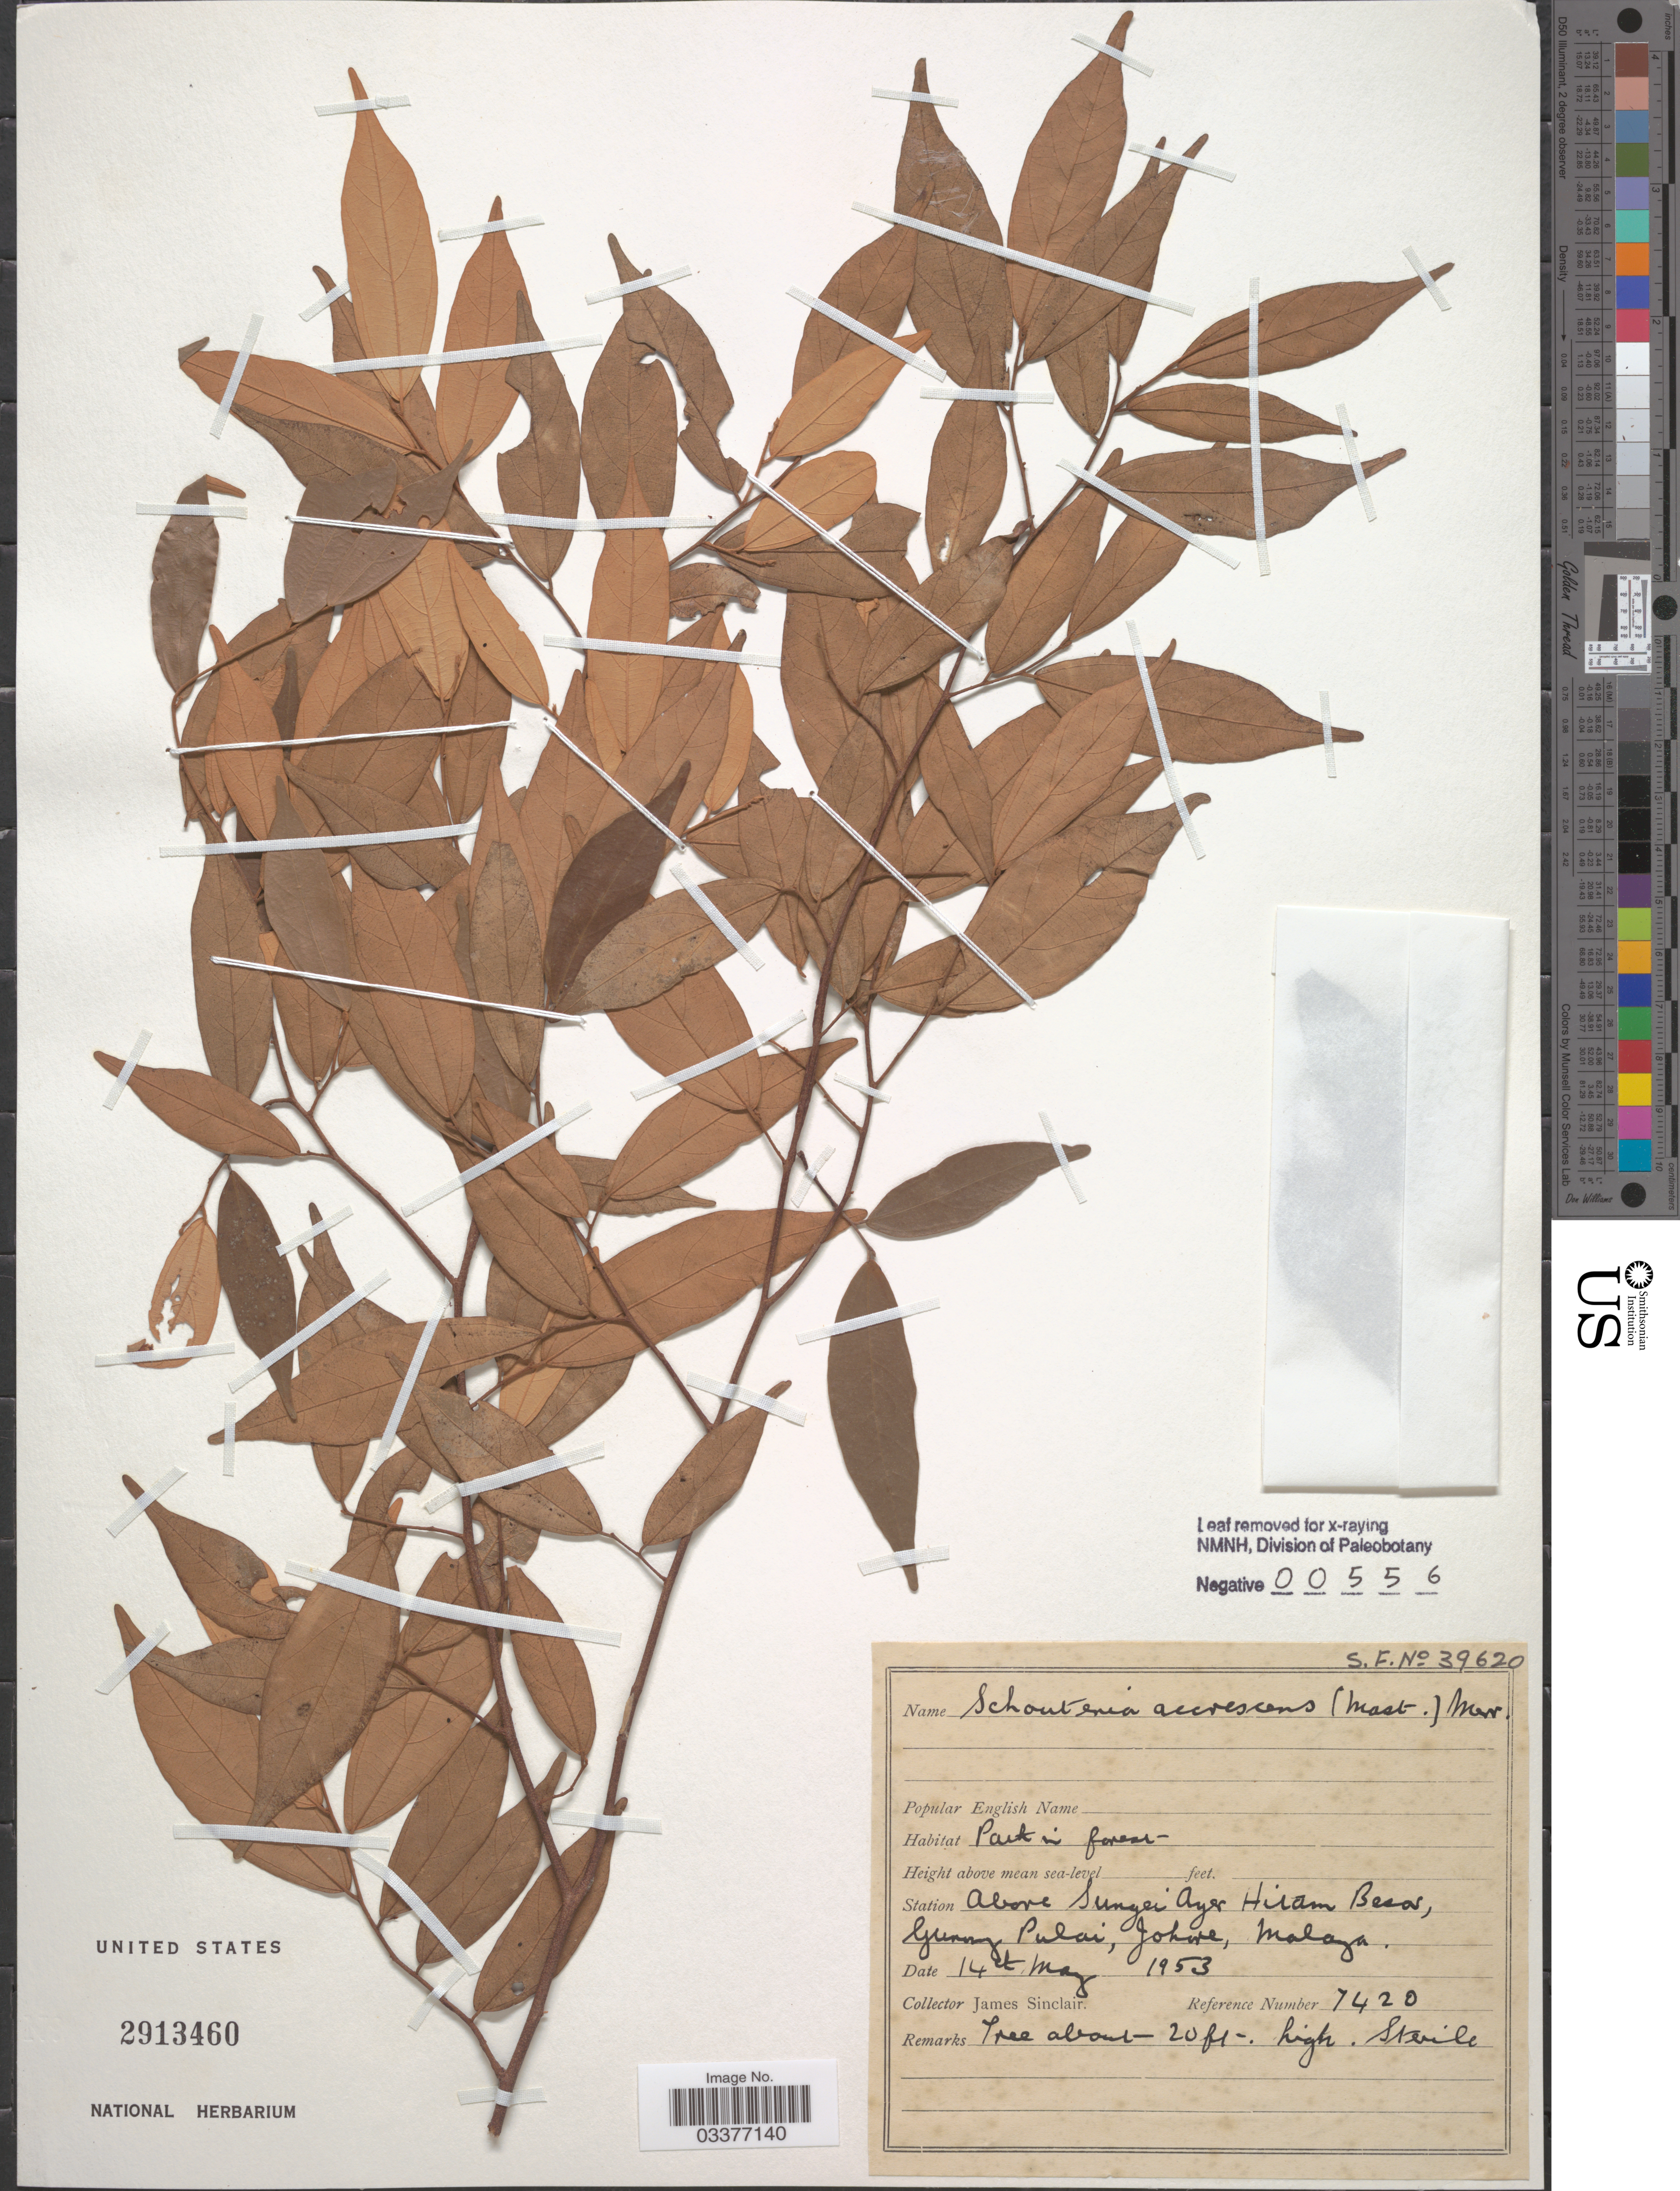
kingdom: Plantae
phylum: Tracheophyta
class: Magnoliopsida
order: Malvales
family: Malvaceae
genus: Schoutenia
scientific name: Schoutenia accrescens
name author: (Mast.) Merr.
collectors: J. Sinclair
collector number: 7420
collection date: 1953-05-14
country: Malaysia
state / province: Johor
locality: Station above Sungei Ayer Hitam Besar, Gunong Pulai, Johore, Malaya.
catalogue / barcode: US 2913460